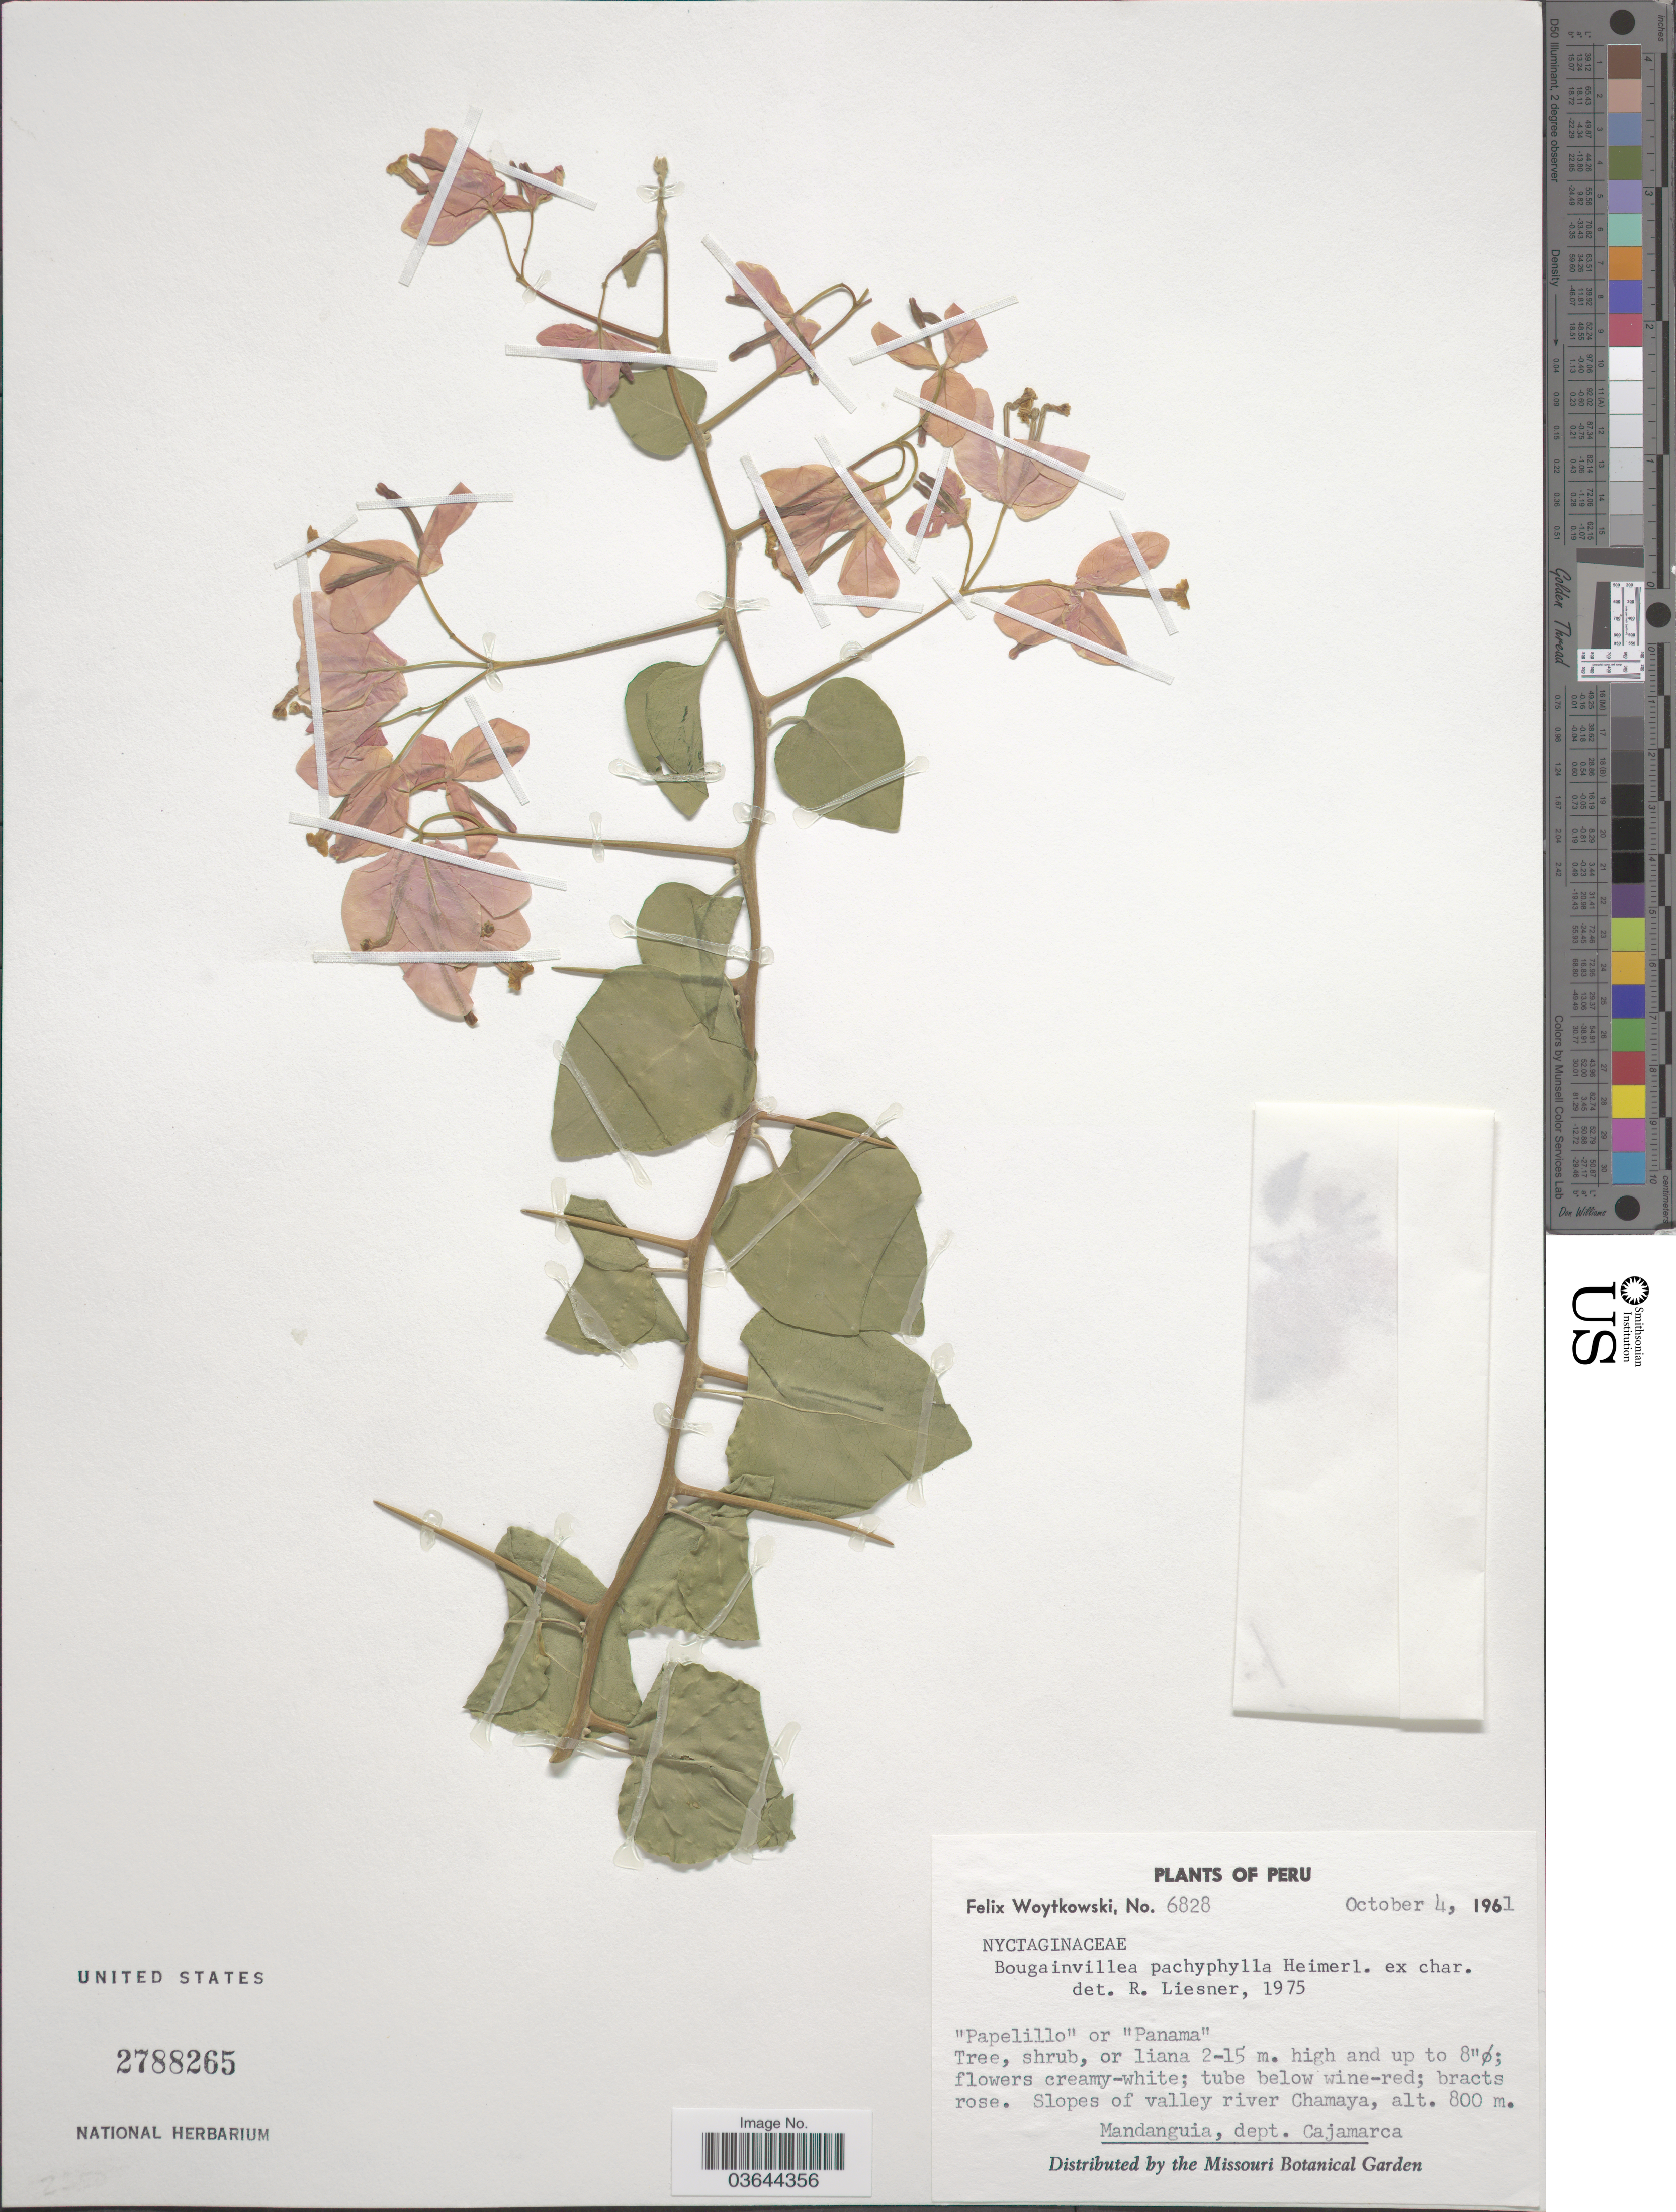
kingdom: Plantae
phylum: Tracheophyta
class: Magnoliopsida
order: Caryophyllales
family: Nyctaginaceae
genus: Bougainvillea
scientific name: Bougainvillea pachyphylla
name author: Heimerl ex Standl.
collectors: F. Woytkowski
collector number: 6828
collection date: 1961-10-04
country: Peru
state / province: Cajamarca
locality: Slopes of valley river Chamaya. Mandanguia, dept. Cajamarca.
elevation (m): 800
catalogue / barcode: US 2788265